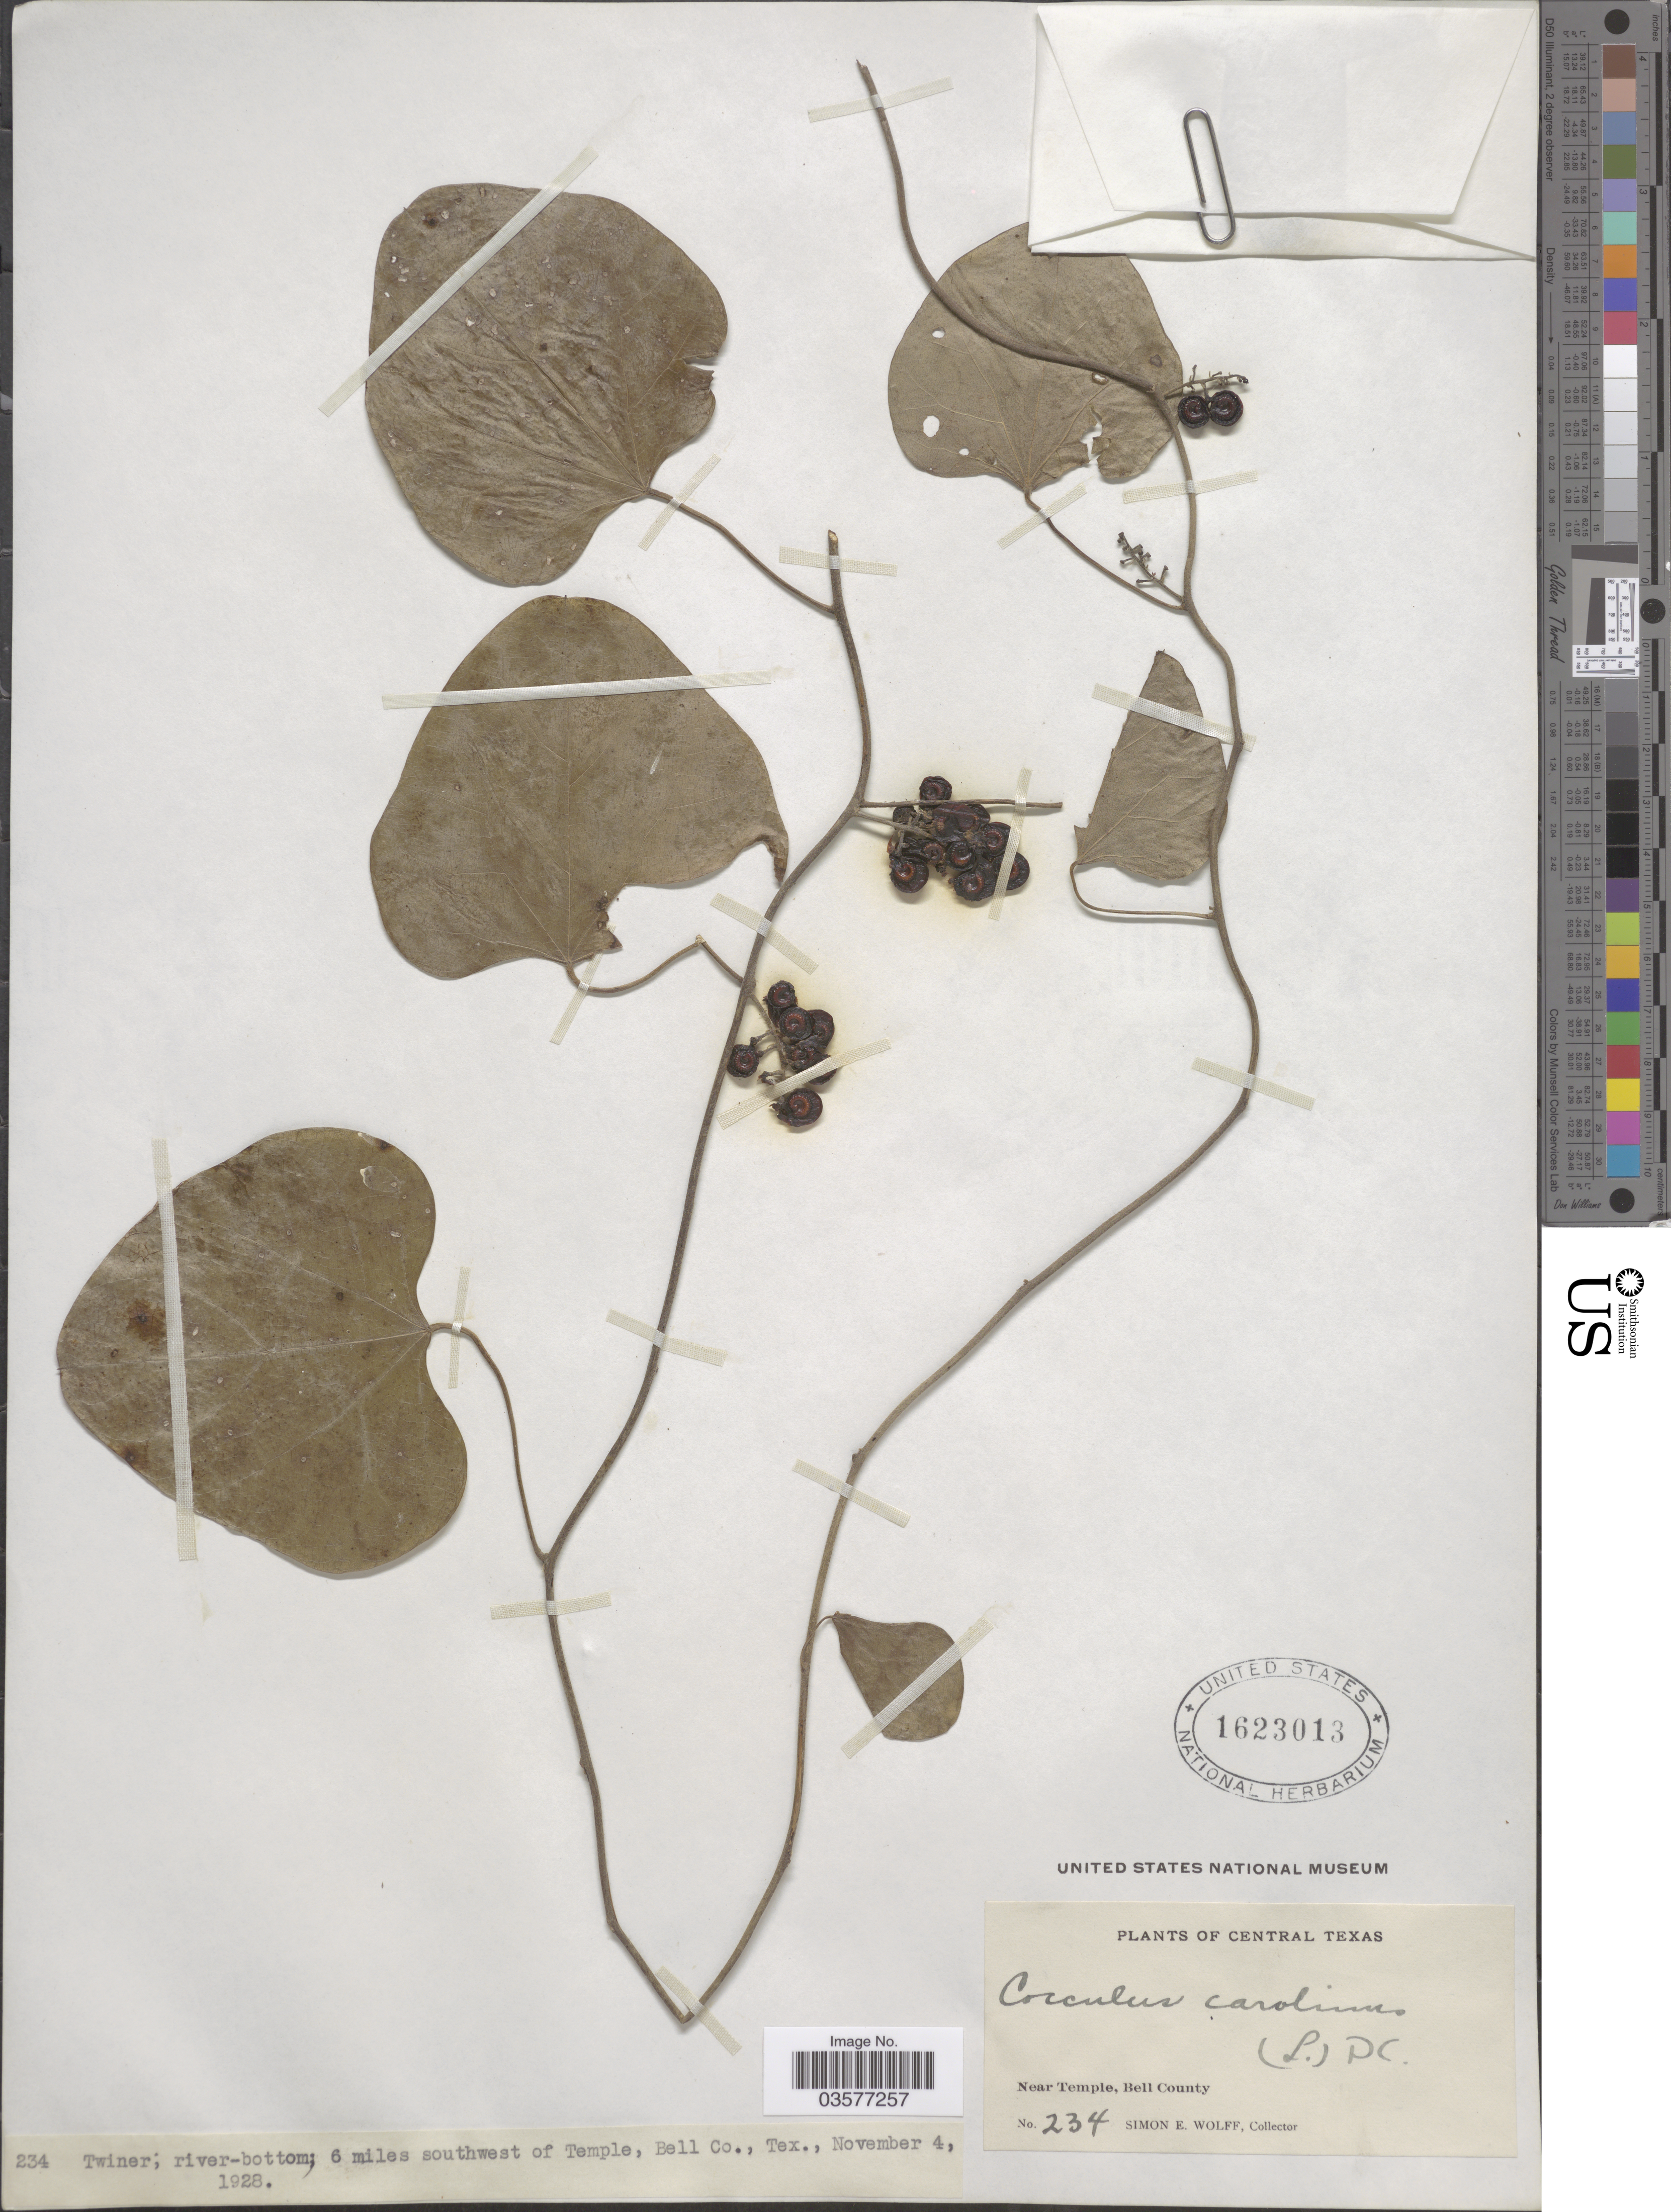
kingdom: Plantae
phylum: Tracheophyta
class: Magnoliopsida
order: Ranunculales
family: Menispermaceae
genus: Cocculus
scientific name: Cocculus carolinus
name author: (L.) DC.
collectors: S. E. Wolff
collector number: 234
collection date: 1928-11-04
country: United States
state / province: Texas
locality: Central Texas, Near Temple, Bell County. 6 miles southwest of Temple.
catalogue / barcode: US 1623013